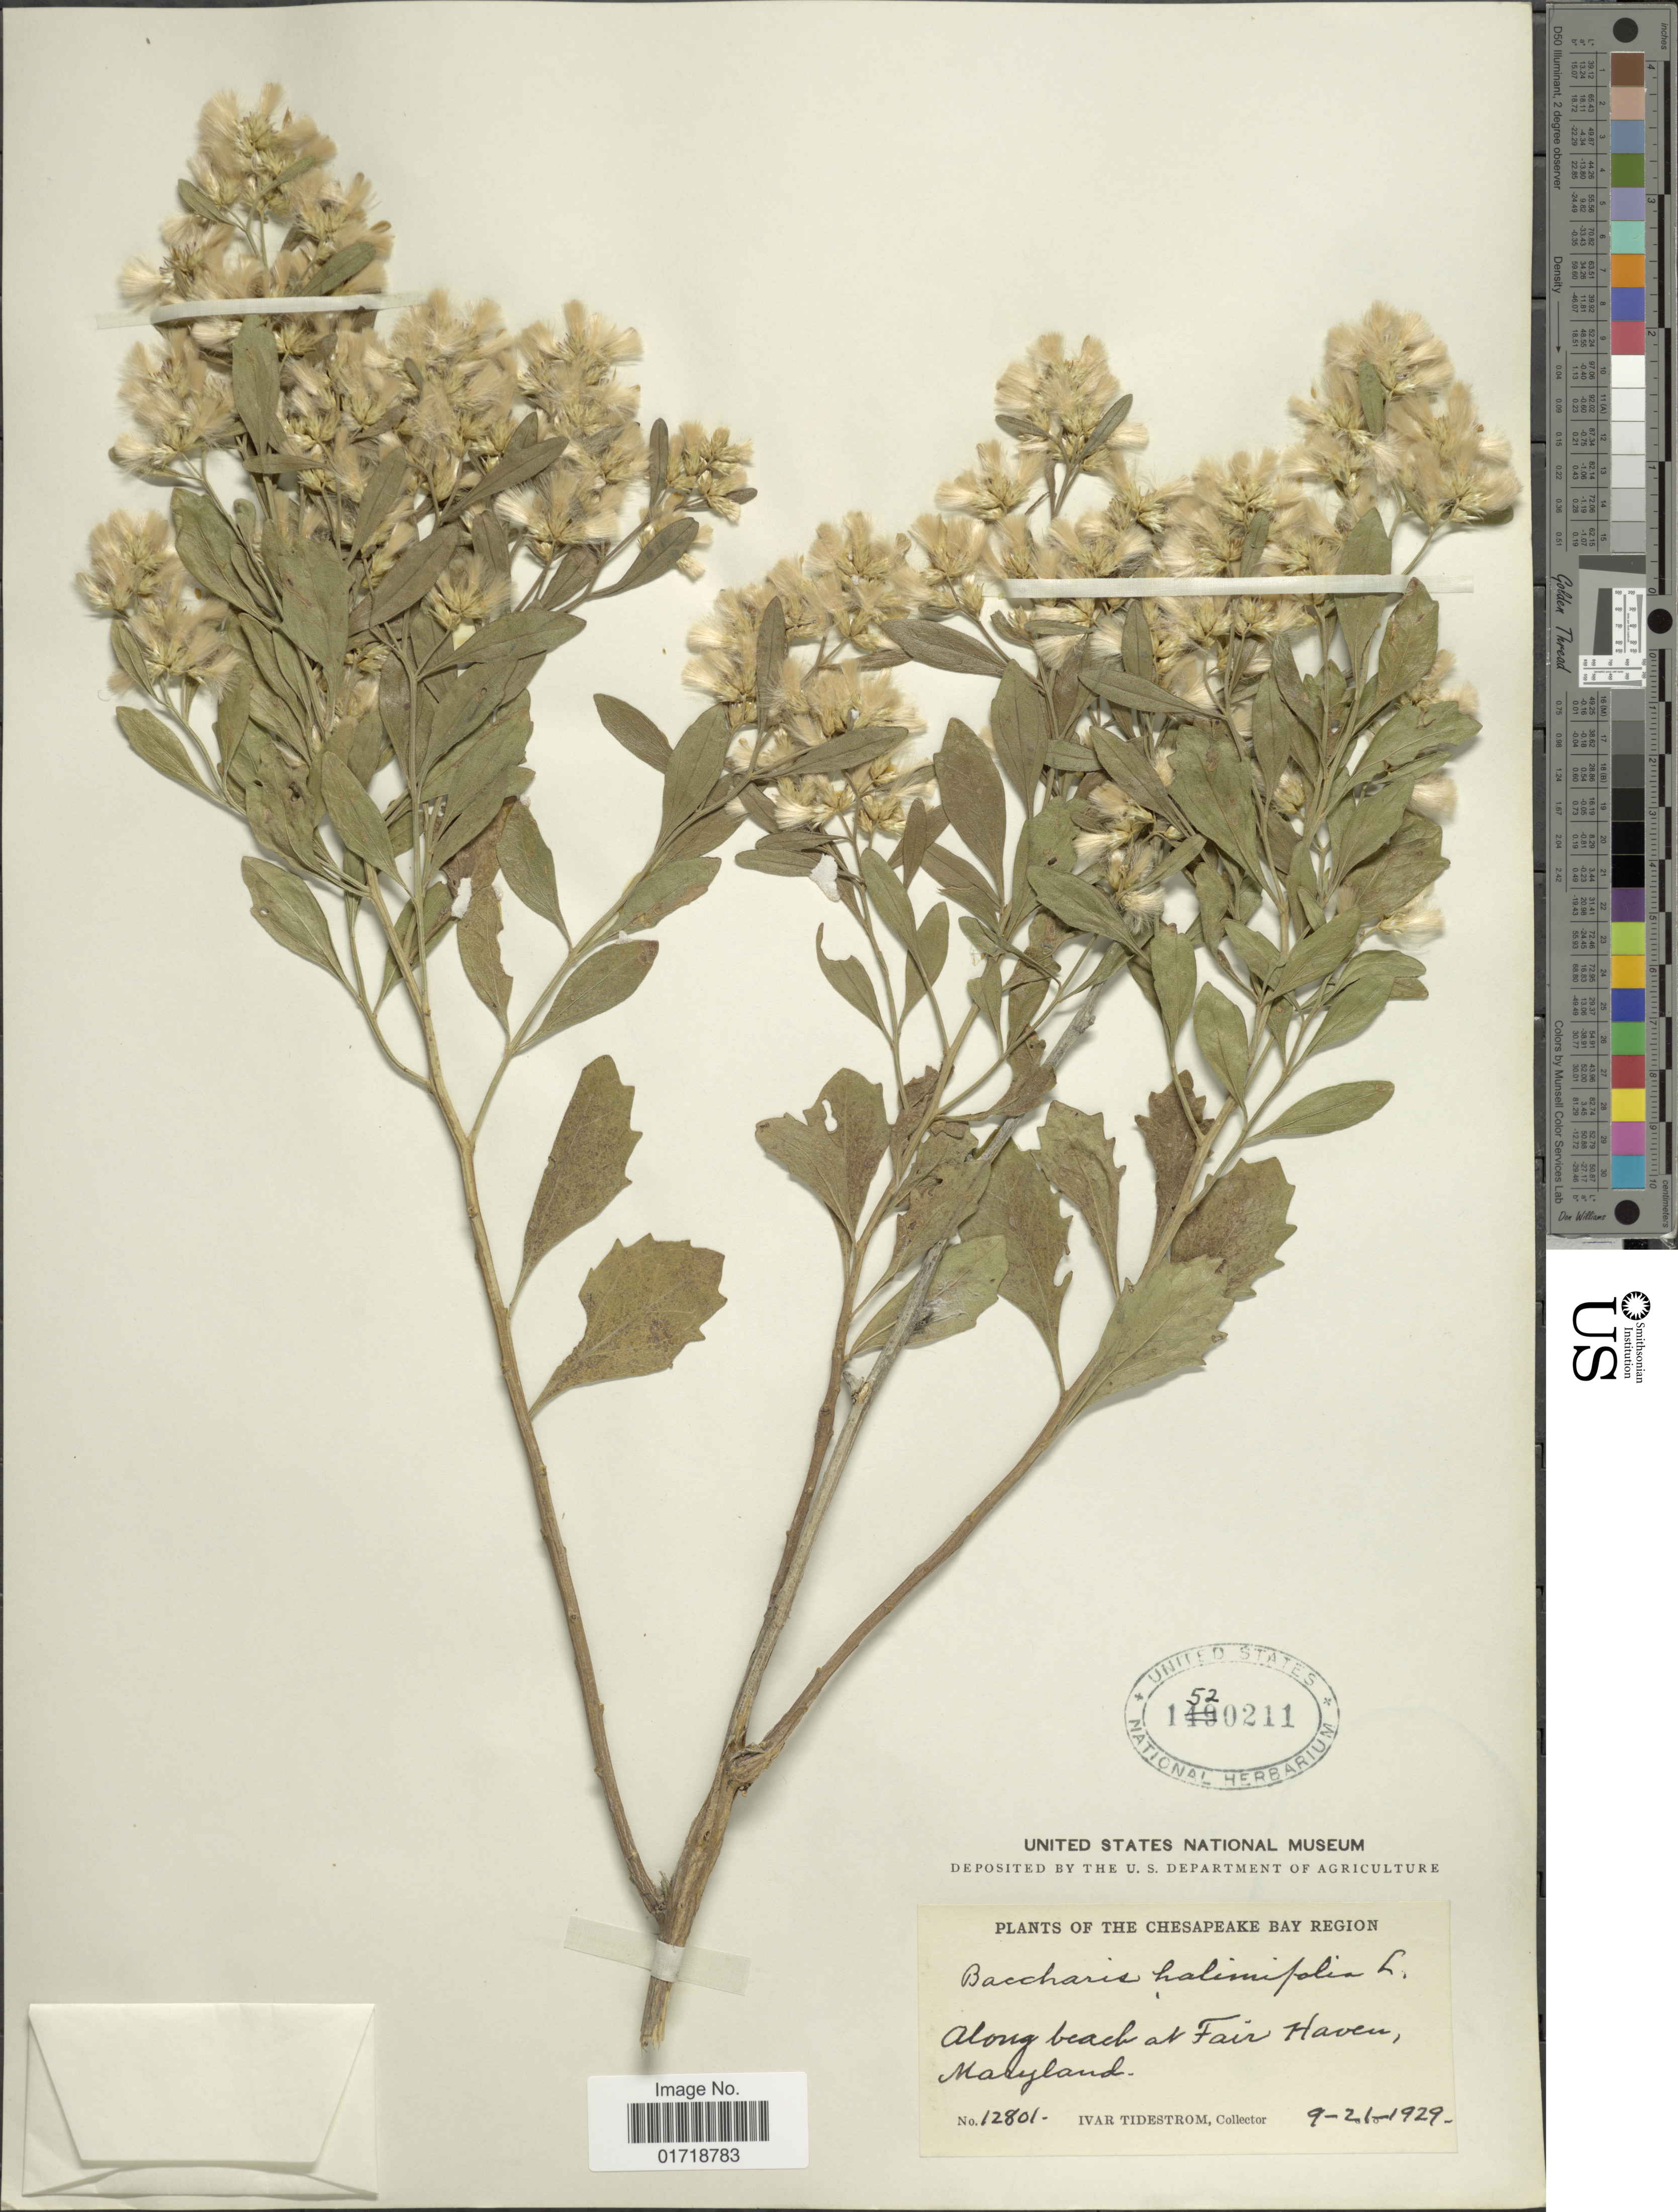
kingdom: Plantae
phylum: Tracheophyta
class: Magnoliopsida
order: Asterales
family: Asteraceae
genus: Baccharis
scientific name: Baccharis halimifolia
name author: L.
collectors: I. Tiderstrom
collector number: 12801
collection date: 1929-09-21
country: United States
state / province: Maryland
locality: The Chesapeake Bay Region, laong Beach at Fair Haven.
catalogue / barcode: US 1520211